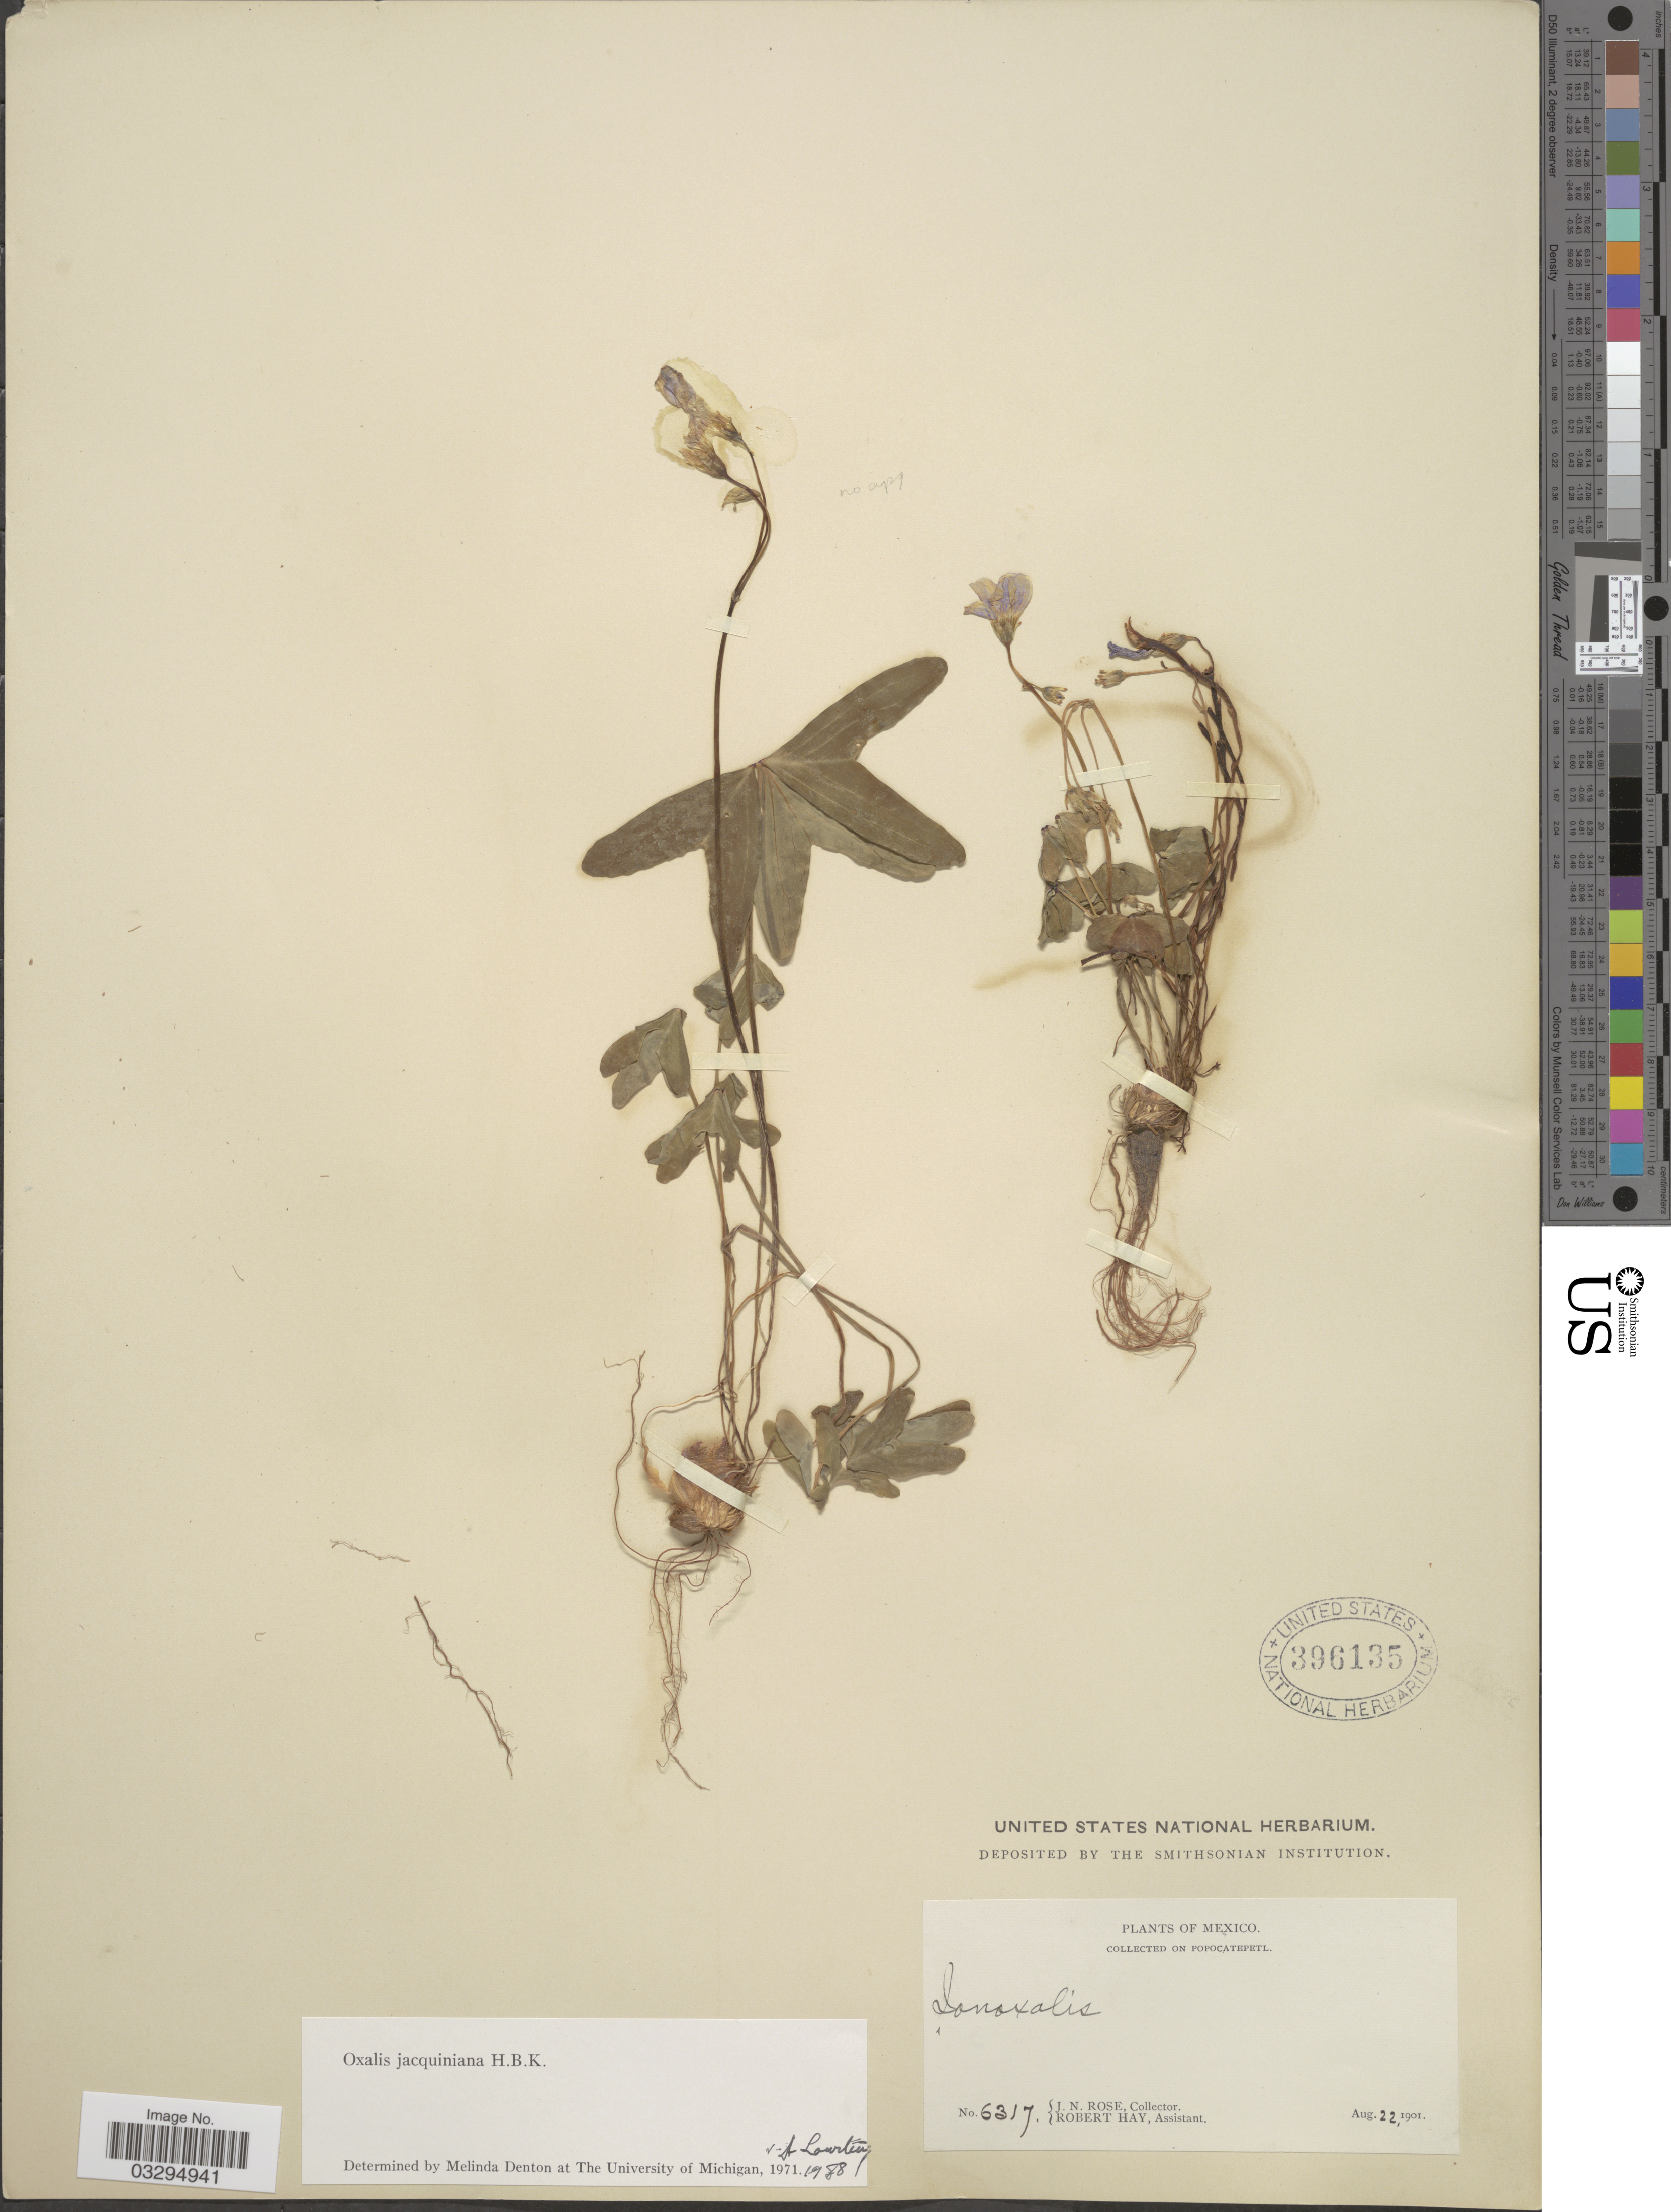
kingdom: Plantae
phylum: Tracheophyta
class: Magnoliopsida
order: Oxalidales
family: Oxalidaceae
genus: Oxalis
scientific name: Oxalis jacquiniana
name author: Kunth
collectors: J. N. Rose & R. Hay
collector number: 6317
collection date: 1901-08-22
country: Mexico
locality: On Popocatepetl.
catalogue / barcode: US 396135